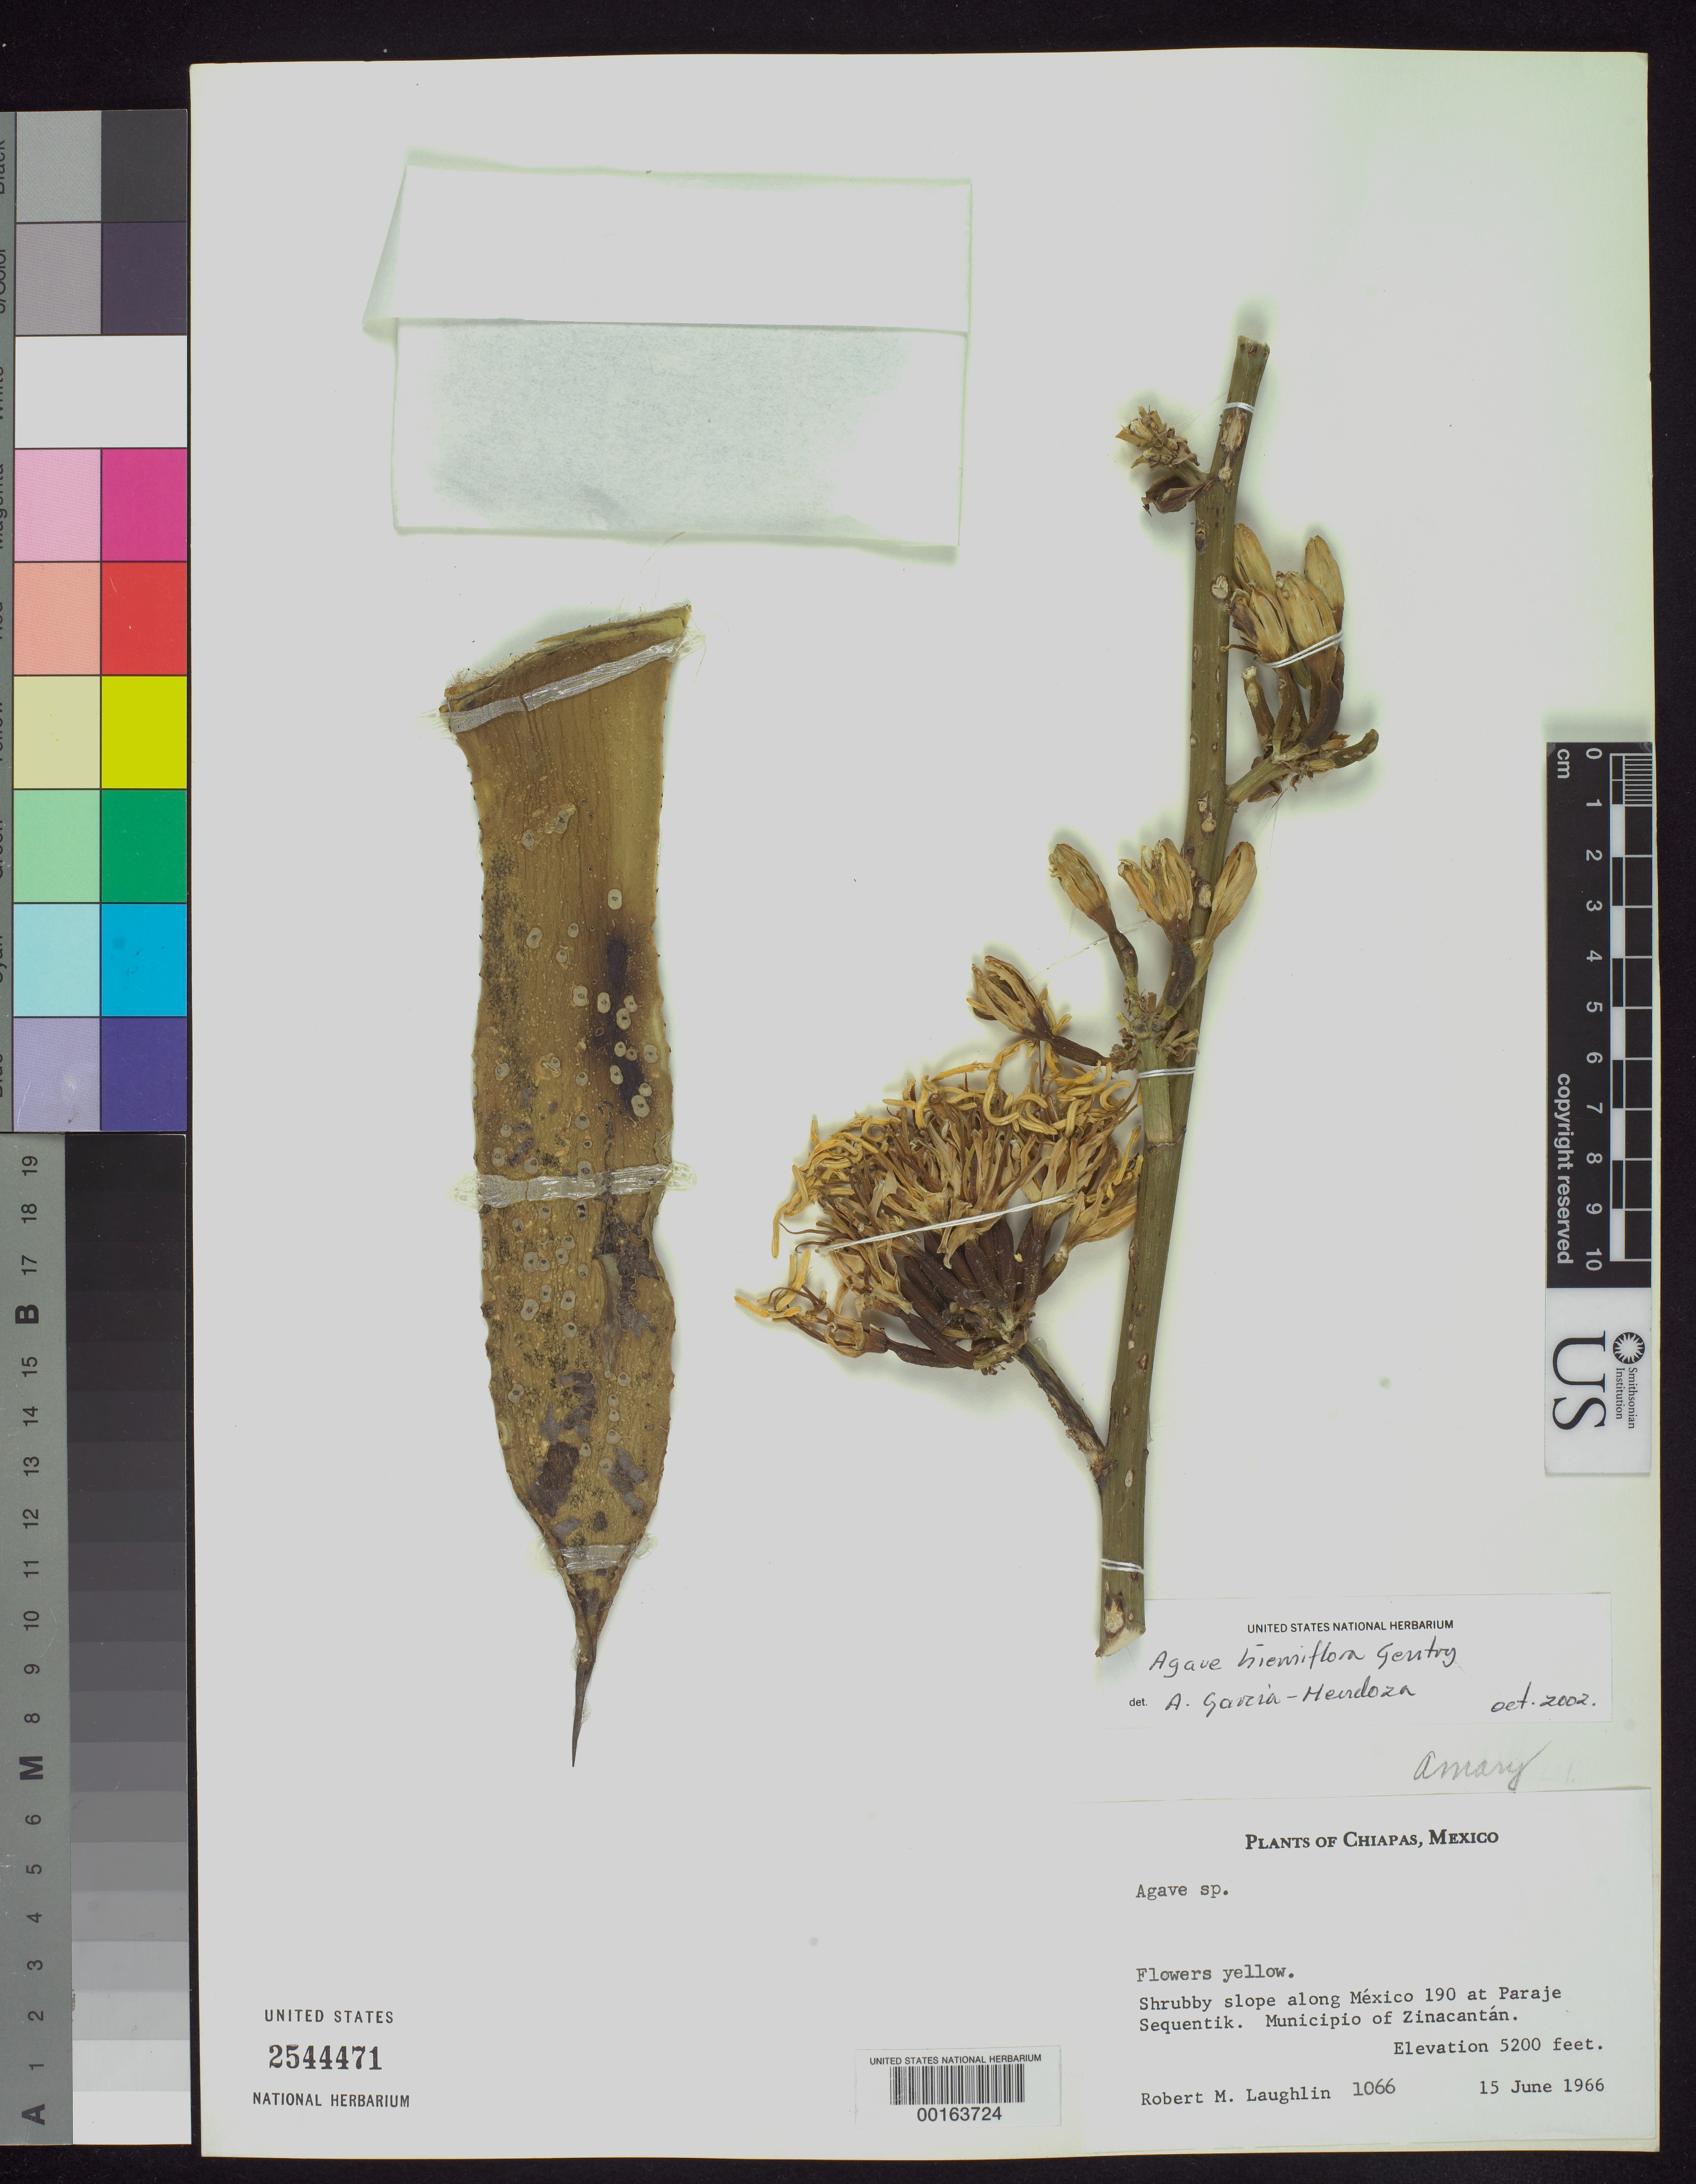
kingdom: Plantae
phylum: Tracheophyta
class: Liliopsida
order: Asparagales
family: Asparagaceae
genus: Agave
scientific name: Agave hiemeflora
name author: Gentry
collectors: R. M. Laughlin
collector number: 1066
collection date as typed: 15 Jun 1966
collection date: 1966-06-15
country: Mexico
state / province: Chiapas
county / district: Zinacantán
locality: Along Mexico 190 at paraje Sequentik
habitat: Shrubby slope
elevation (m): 1585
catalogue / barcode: US 2544471